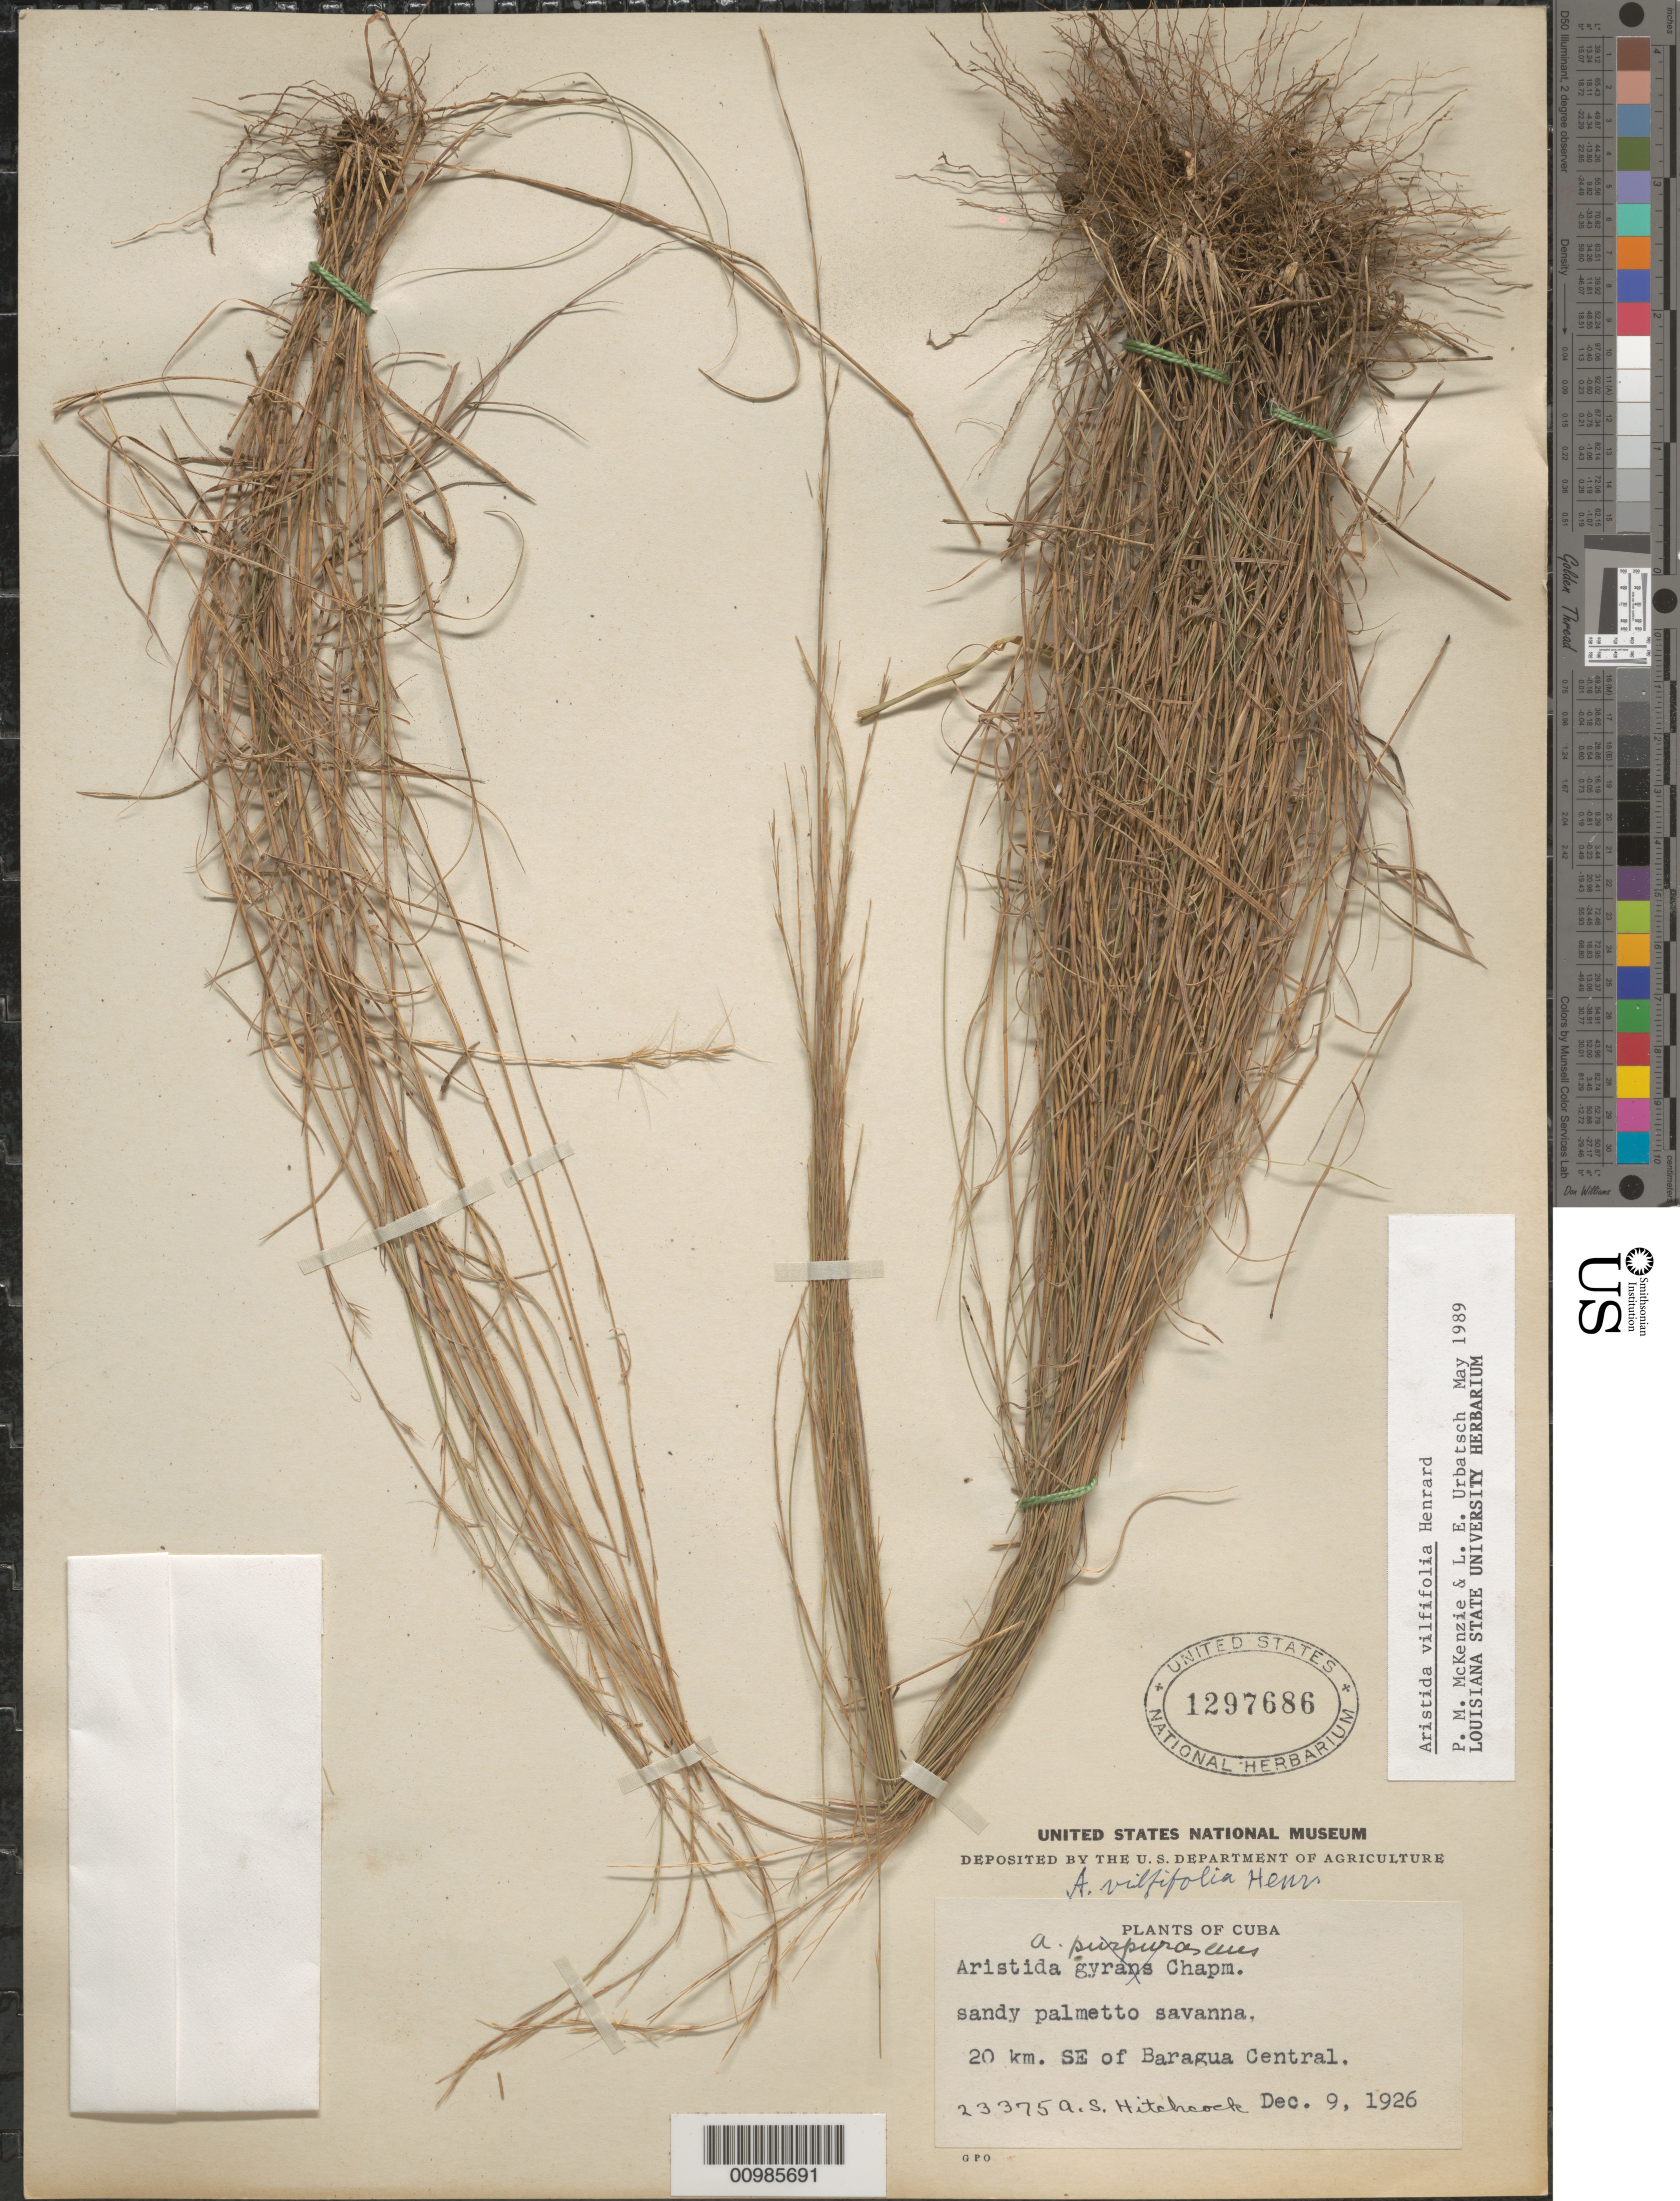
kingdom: Plantae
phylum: Tracheophyta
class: Liliopsida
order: Poales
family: Poaceae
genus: Aristida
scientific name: Aristida vilfifolia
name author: Henr.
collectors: A. S. Hitchcock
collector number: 23375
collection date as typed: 09 Dec 1926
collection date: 1926-12-09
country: Cuba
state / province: Camagüey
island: Cuba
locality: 20 km SE of Baragua Central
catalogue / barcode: US 1297686